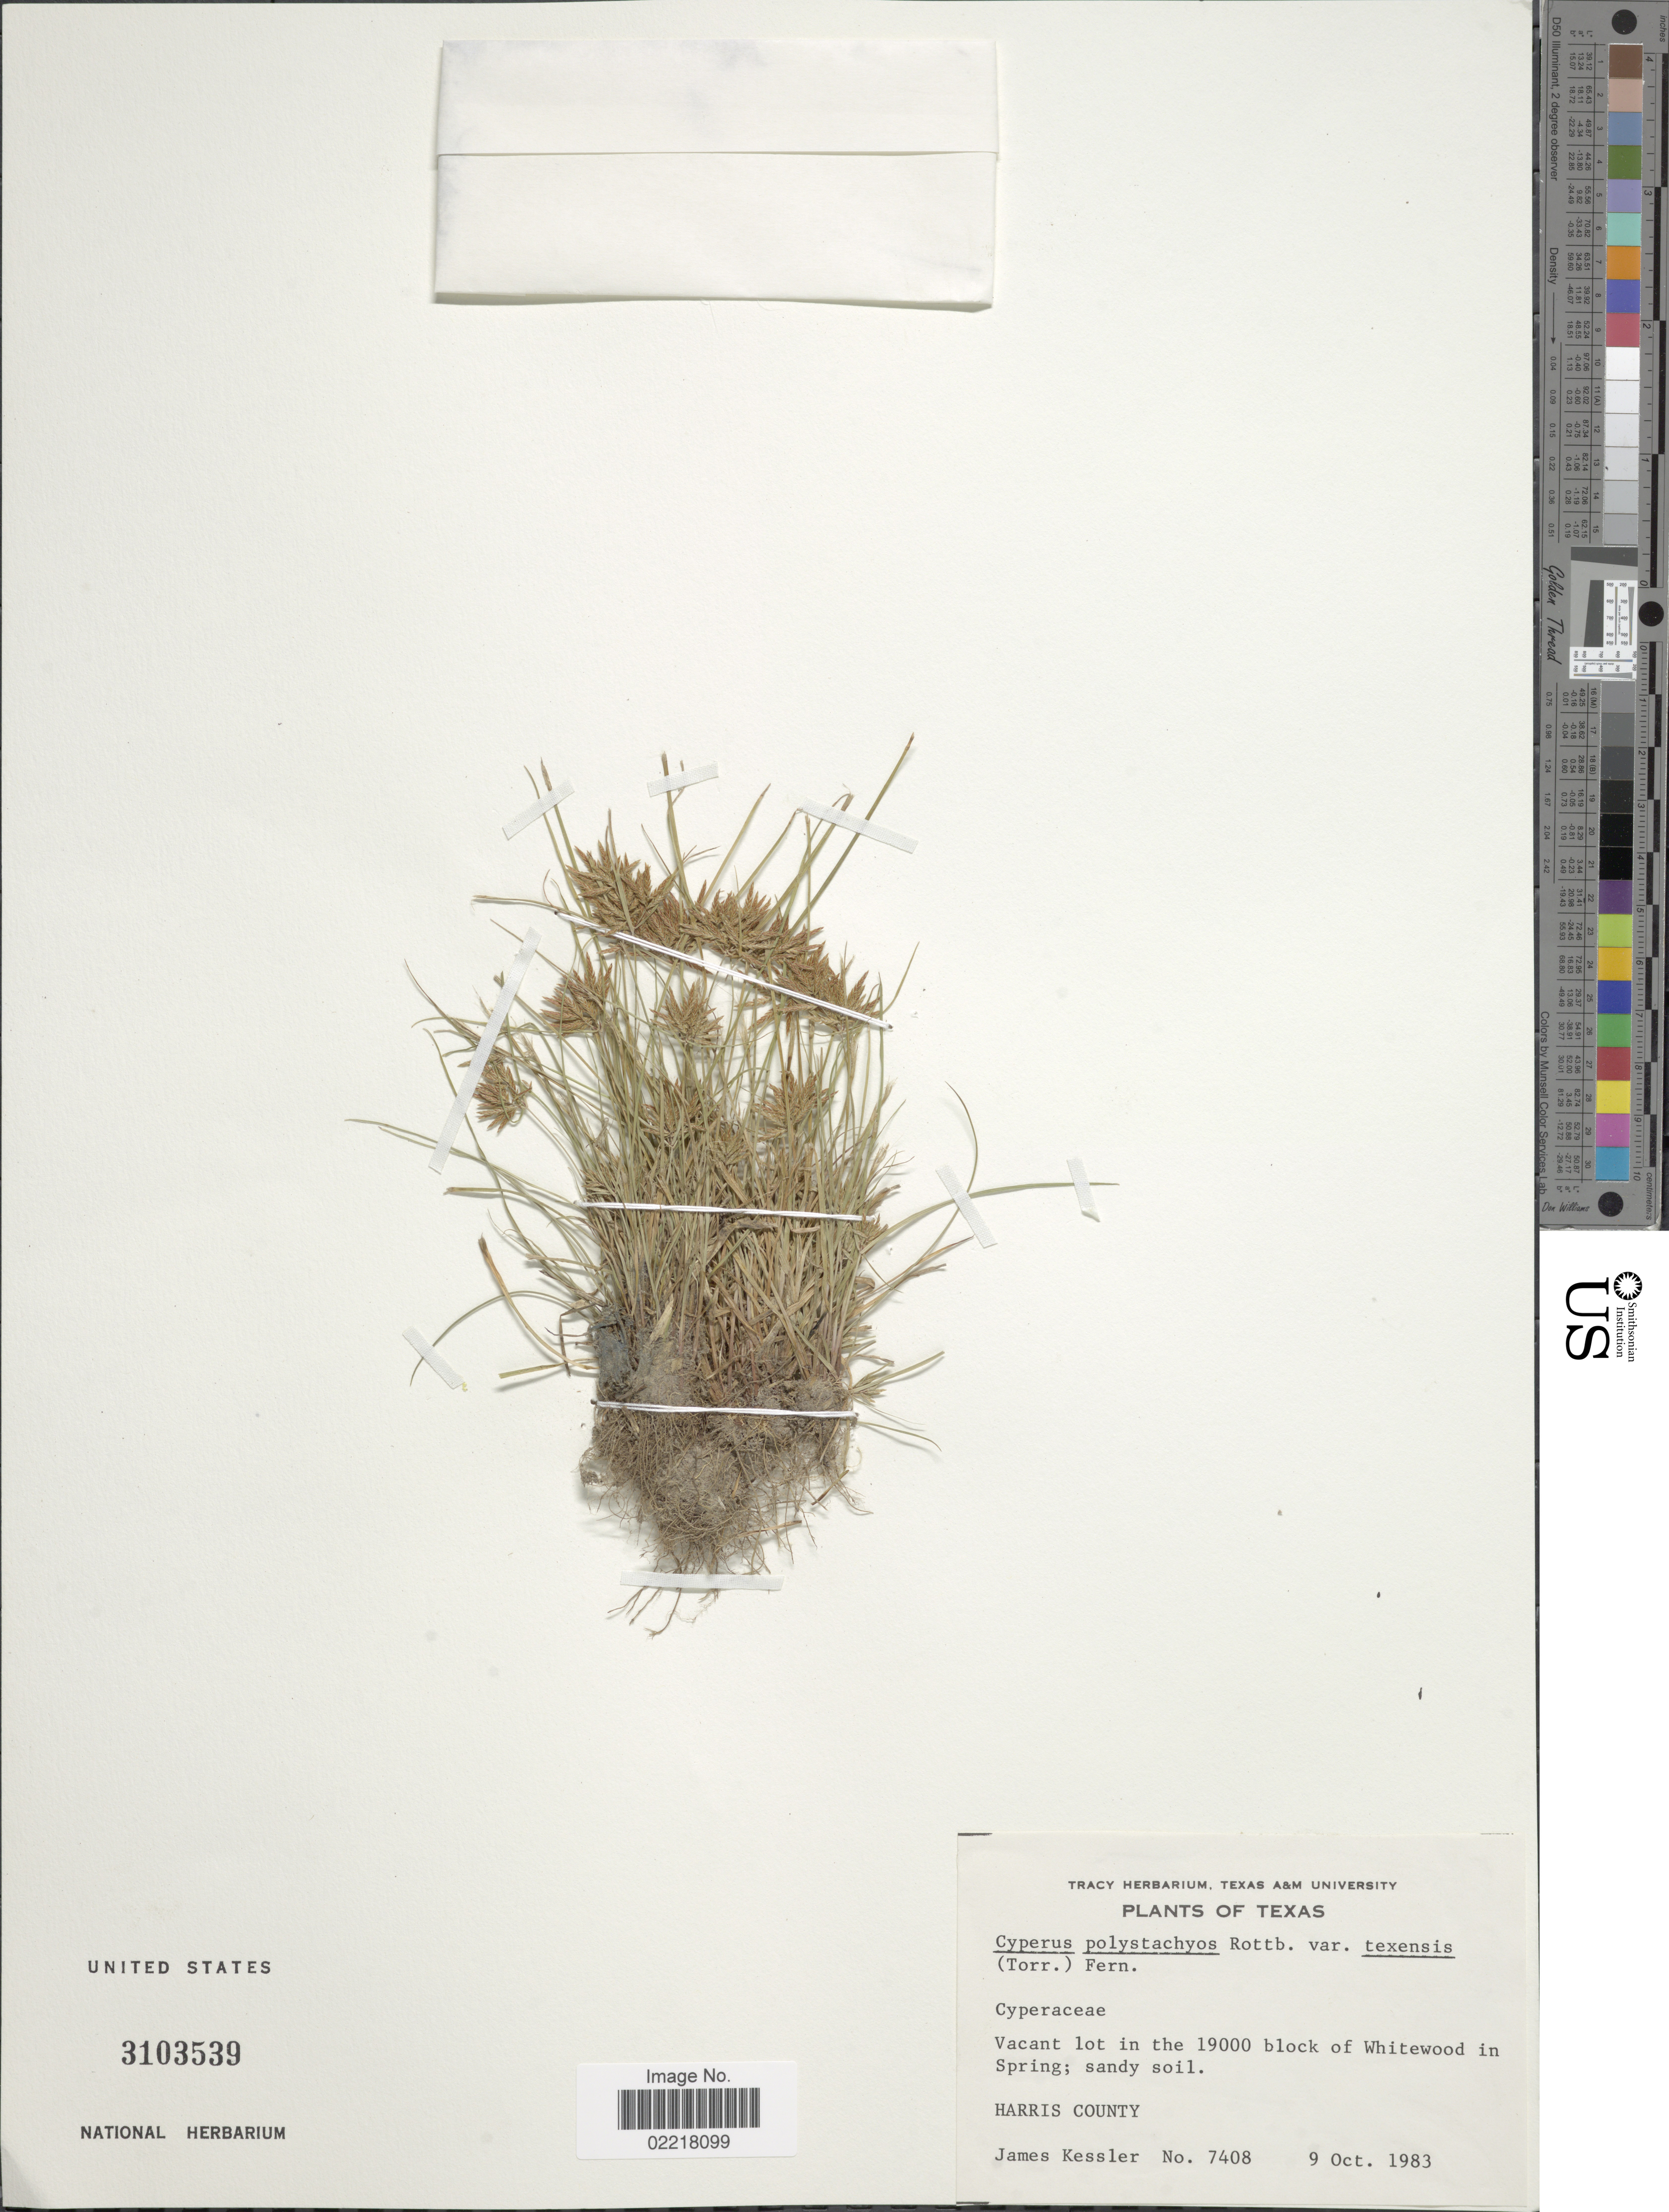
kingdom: Plantae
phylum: Tracheophyta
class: Liliopsida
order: Poales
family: Cyperaceae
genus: Cyperus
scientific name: Cyperus polystachyos var. texensis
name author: (Torr.) Fernald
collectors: J. W. Kessler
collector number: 7408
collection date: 1983-10-09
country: United States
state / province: Texas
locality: Vacant lot in the 19000 block of Whitewood in Spring. Harris County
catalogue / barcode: US 3103539